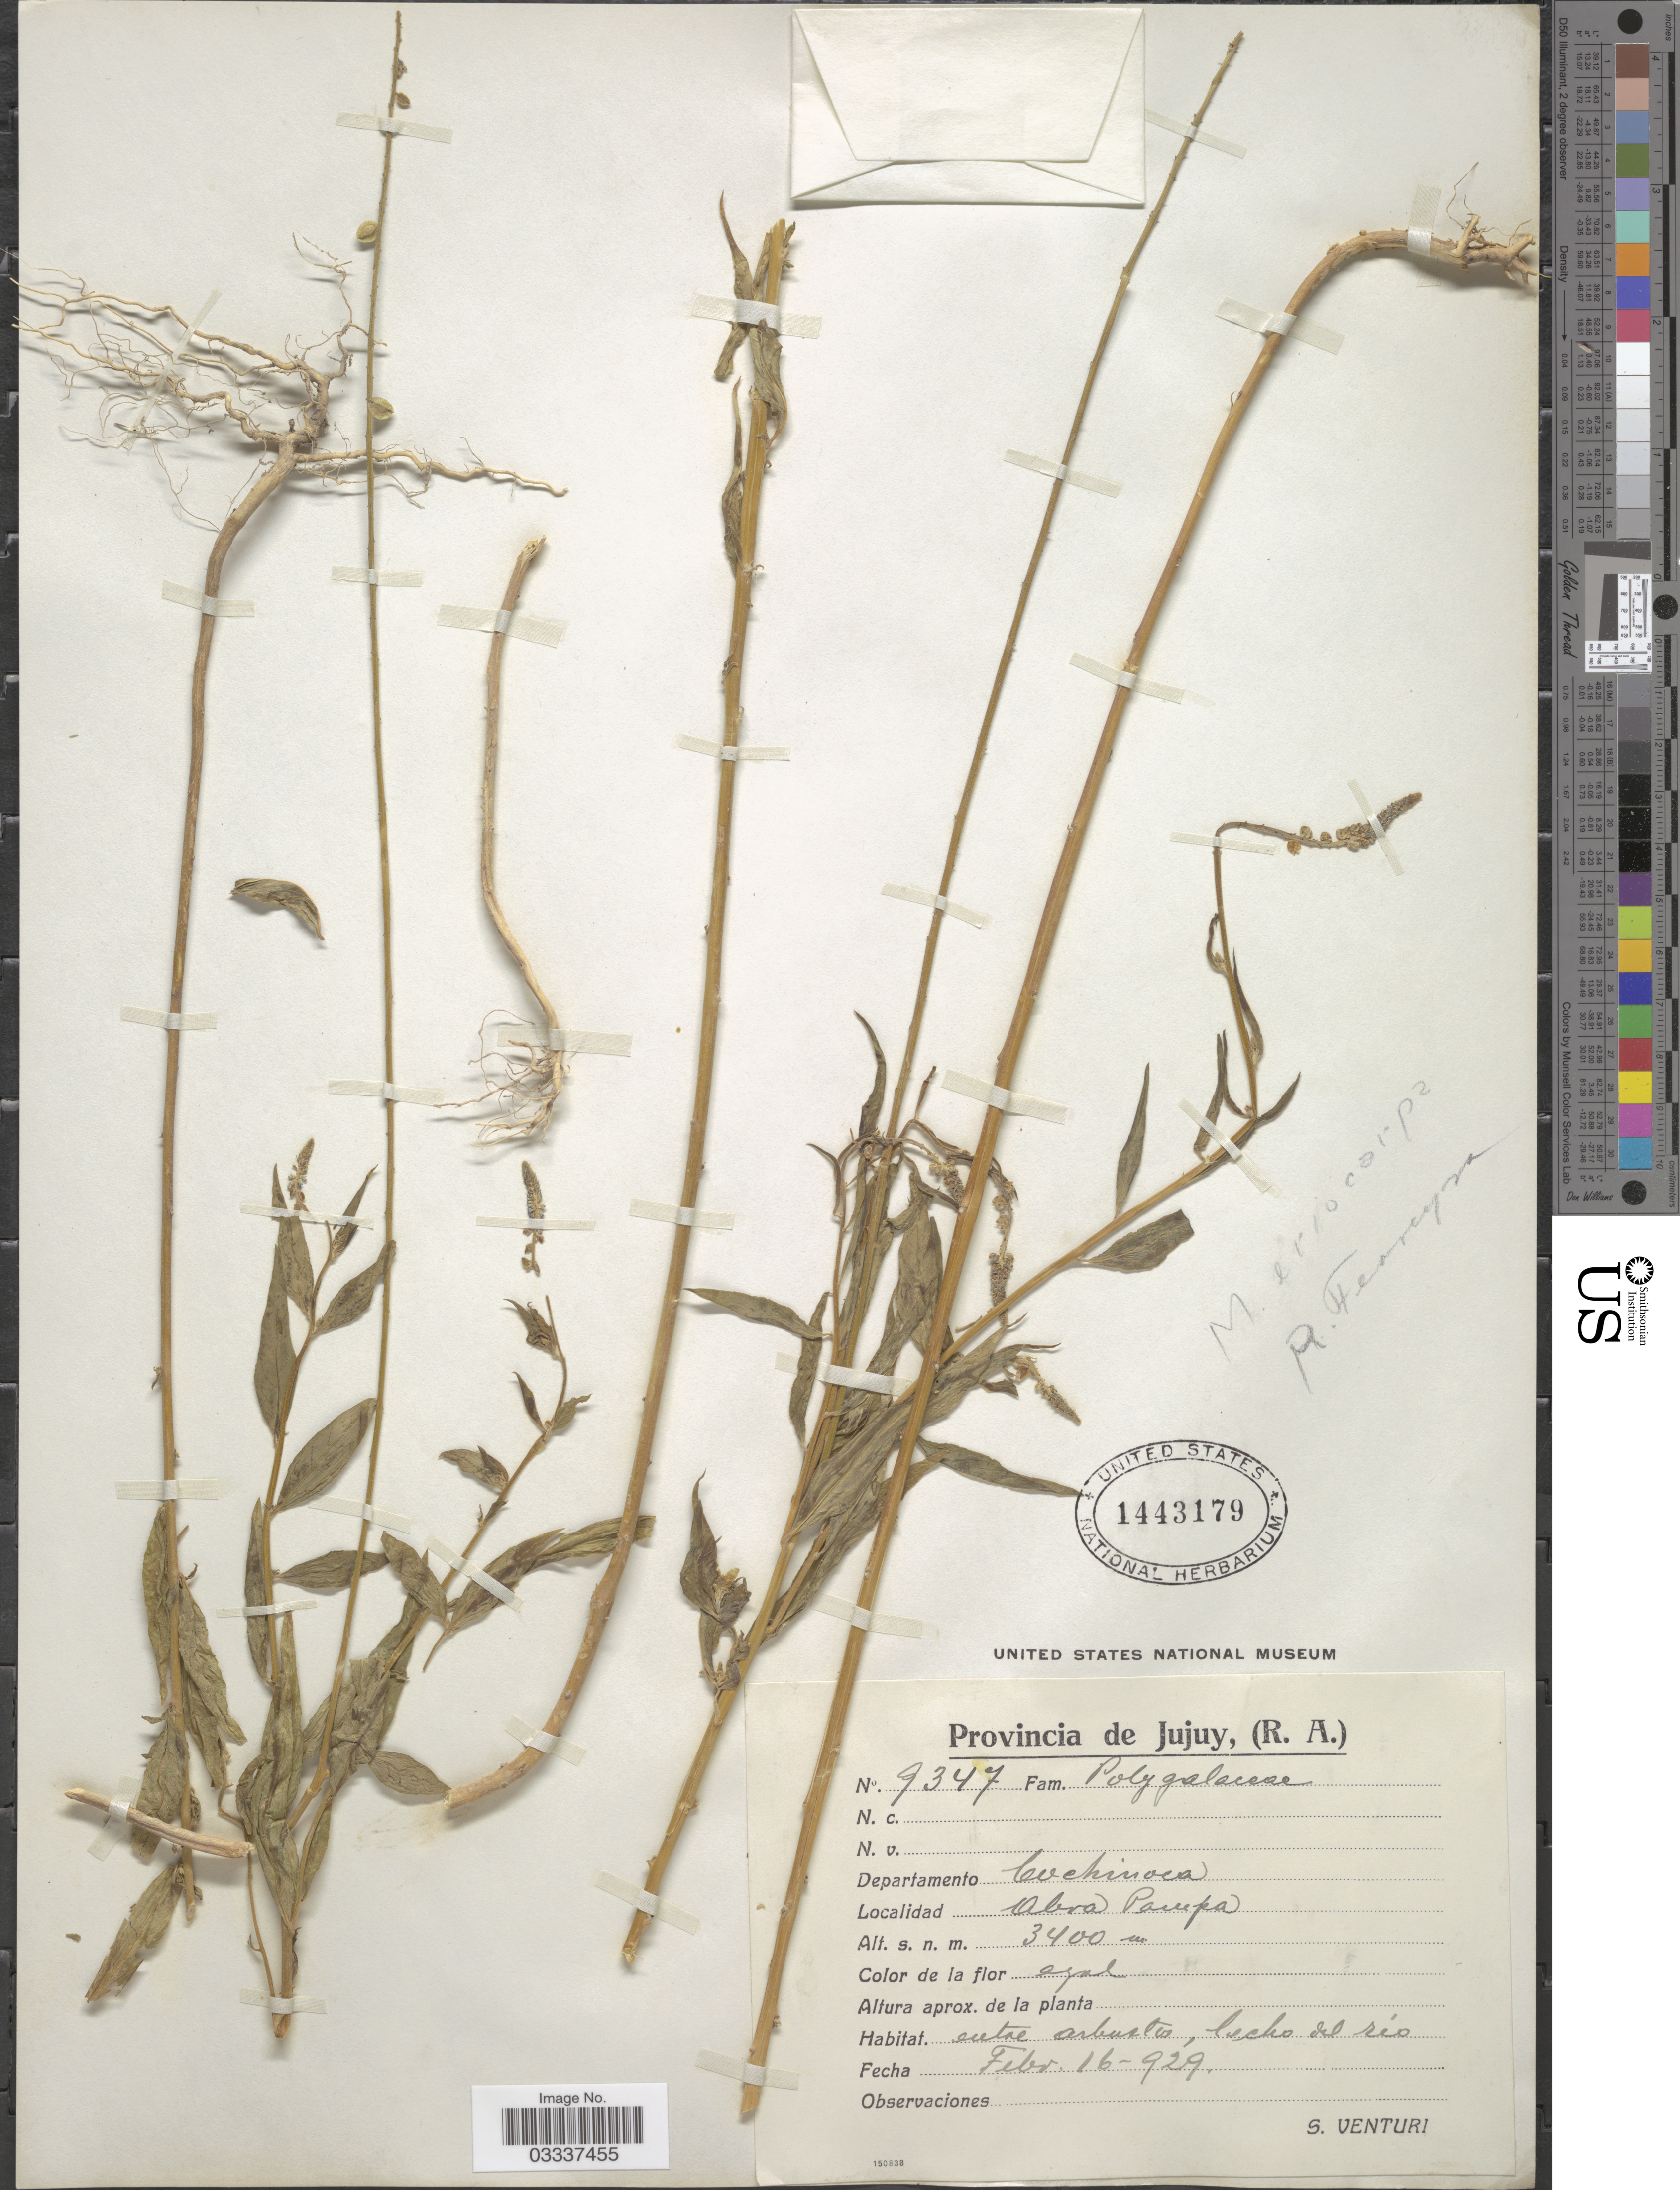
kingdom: Plantae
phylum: Tracheophyta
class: Magnoliopsida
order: Fabales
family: Polygalaceae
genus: Monnina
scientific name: Monnina erioclada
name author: Gand.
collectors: S. Venturi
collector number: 9347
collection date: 1929-02-16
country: Argentina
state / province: Jujuy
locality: Departamento Cochinoca, Abra Pampa.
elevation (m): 3400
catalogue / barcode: US 1443179